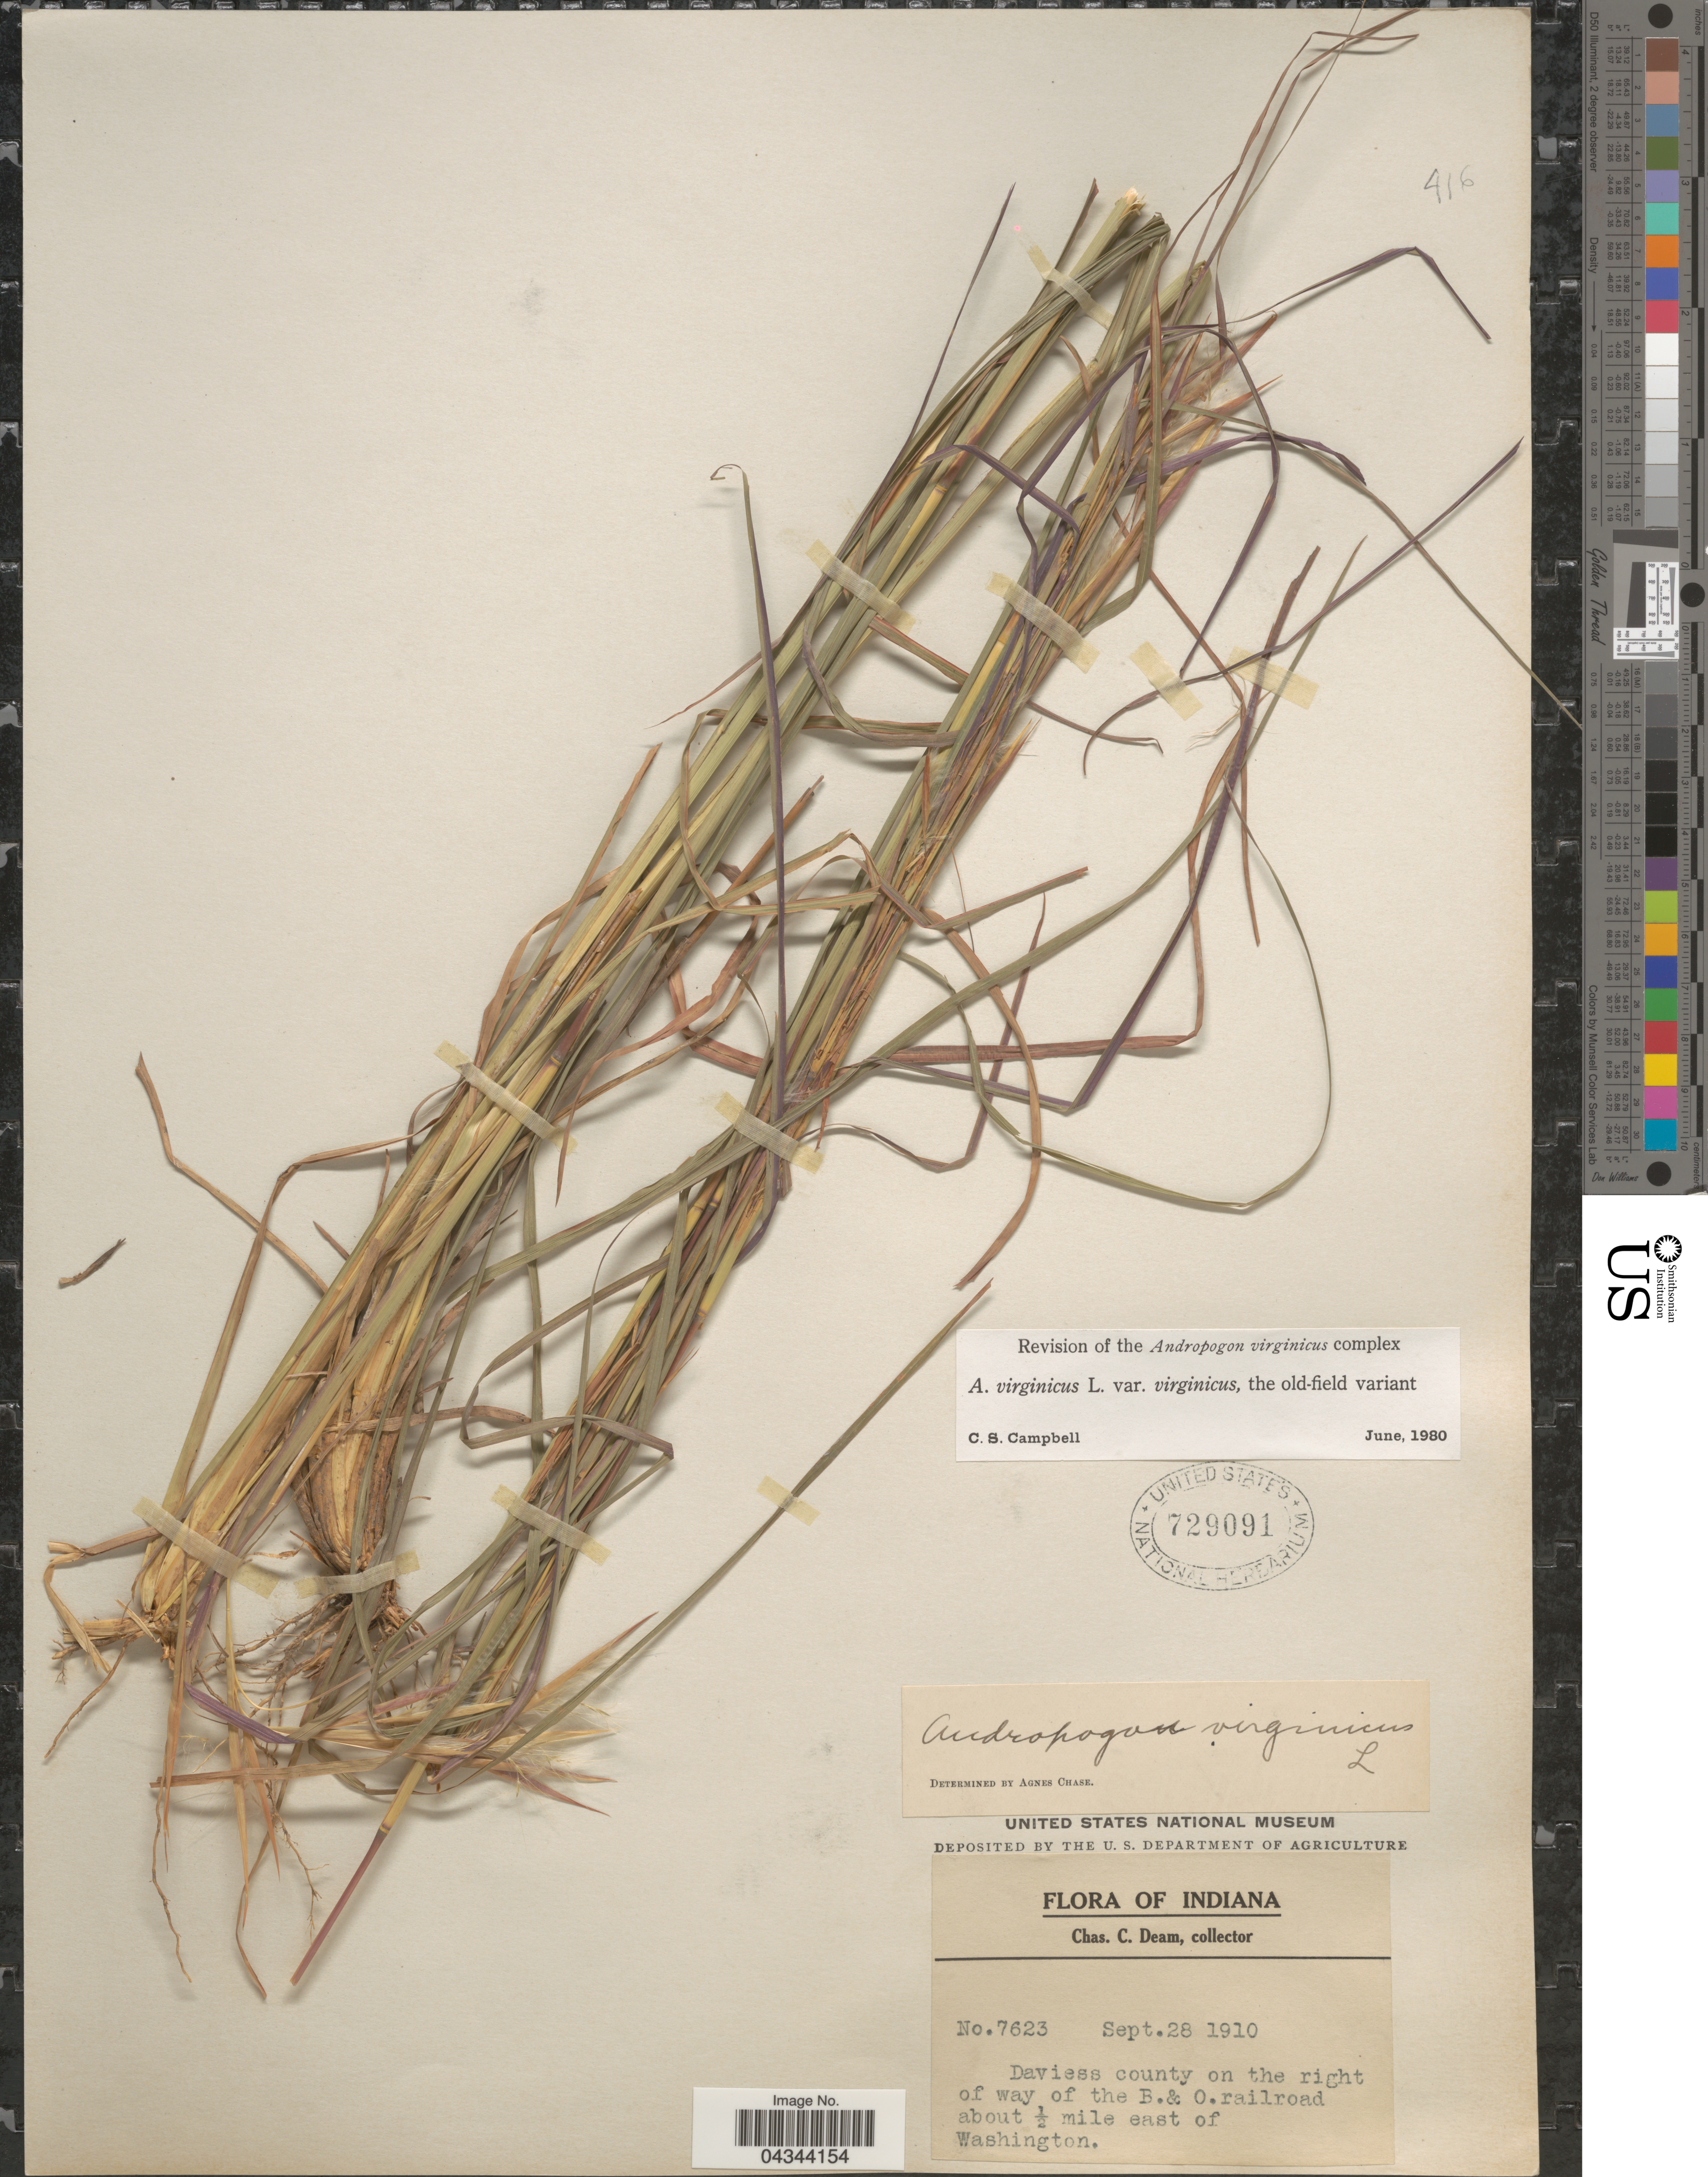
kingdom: Plantae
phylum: Tracheophyta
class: Liliopsida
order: Poales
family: Poaceae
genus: Andropogon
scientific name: Andropogon virginicus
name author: L.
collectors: C. C. Deam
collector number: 7623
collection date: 1910-09-28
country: United States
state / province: Indiana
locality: Daviess county on the right of way of the B. & O. railroad about ½ mile east of Washington.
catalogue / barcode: US 729091